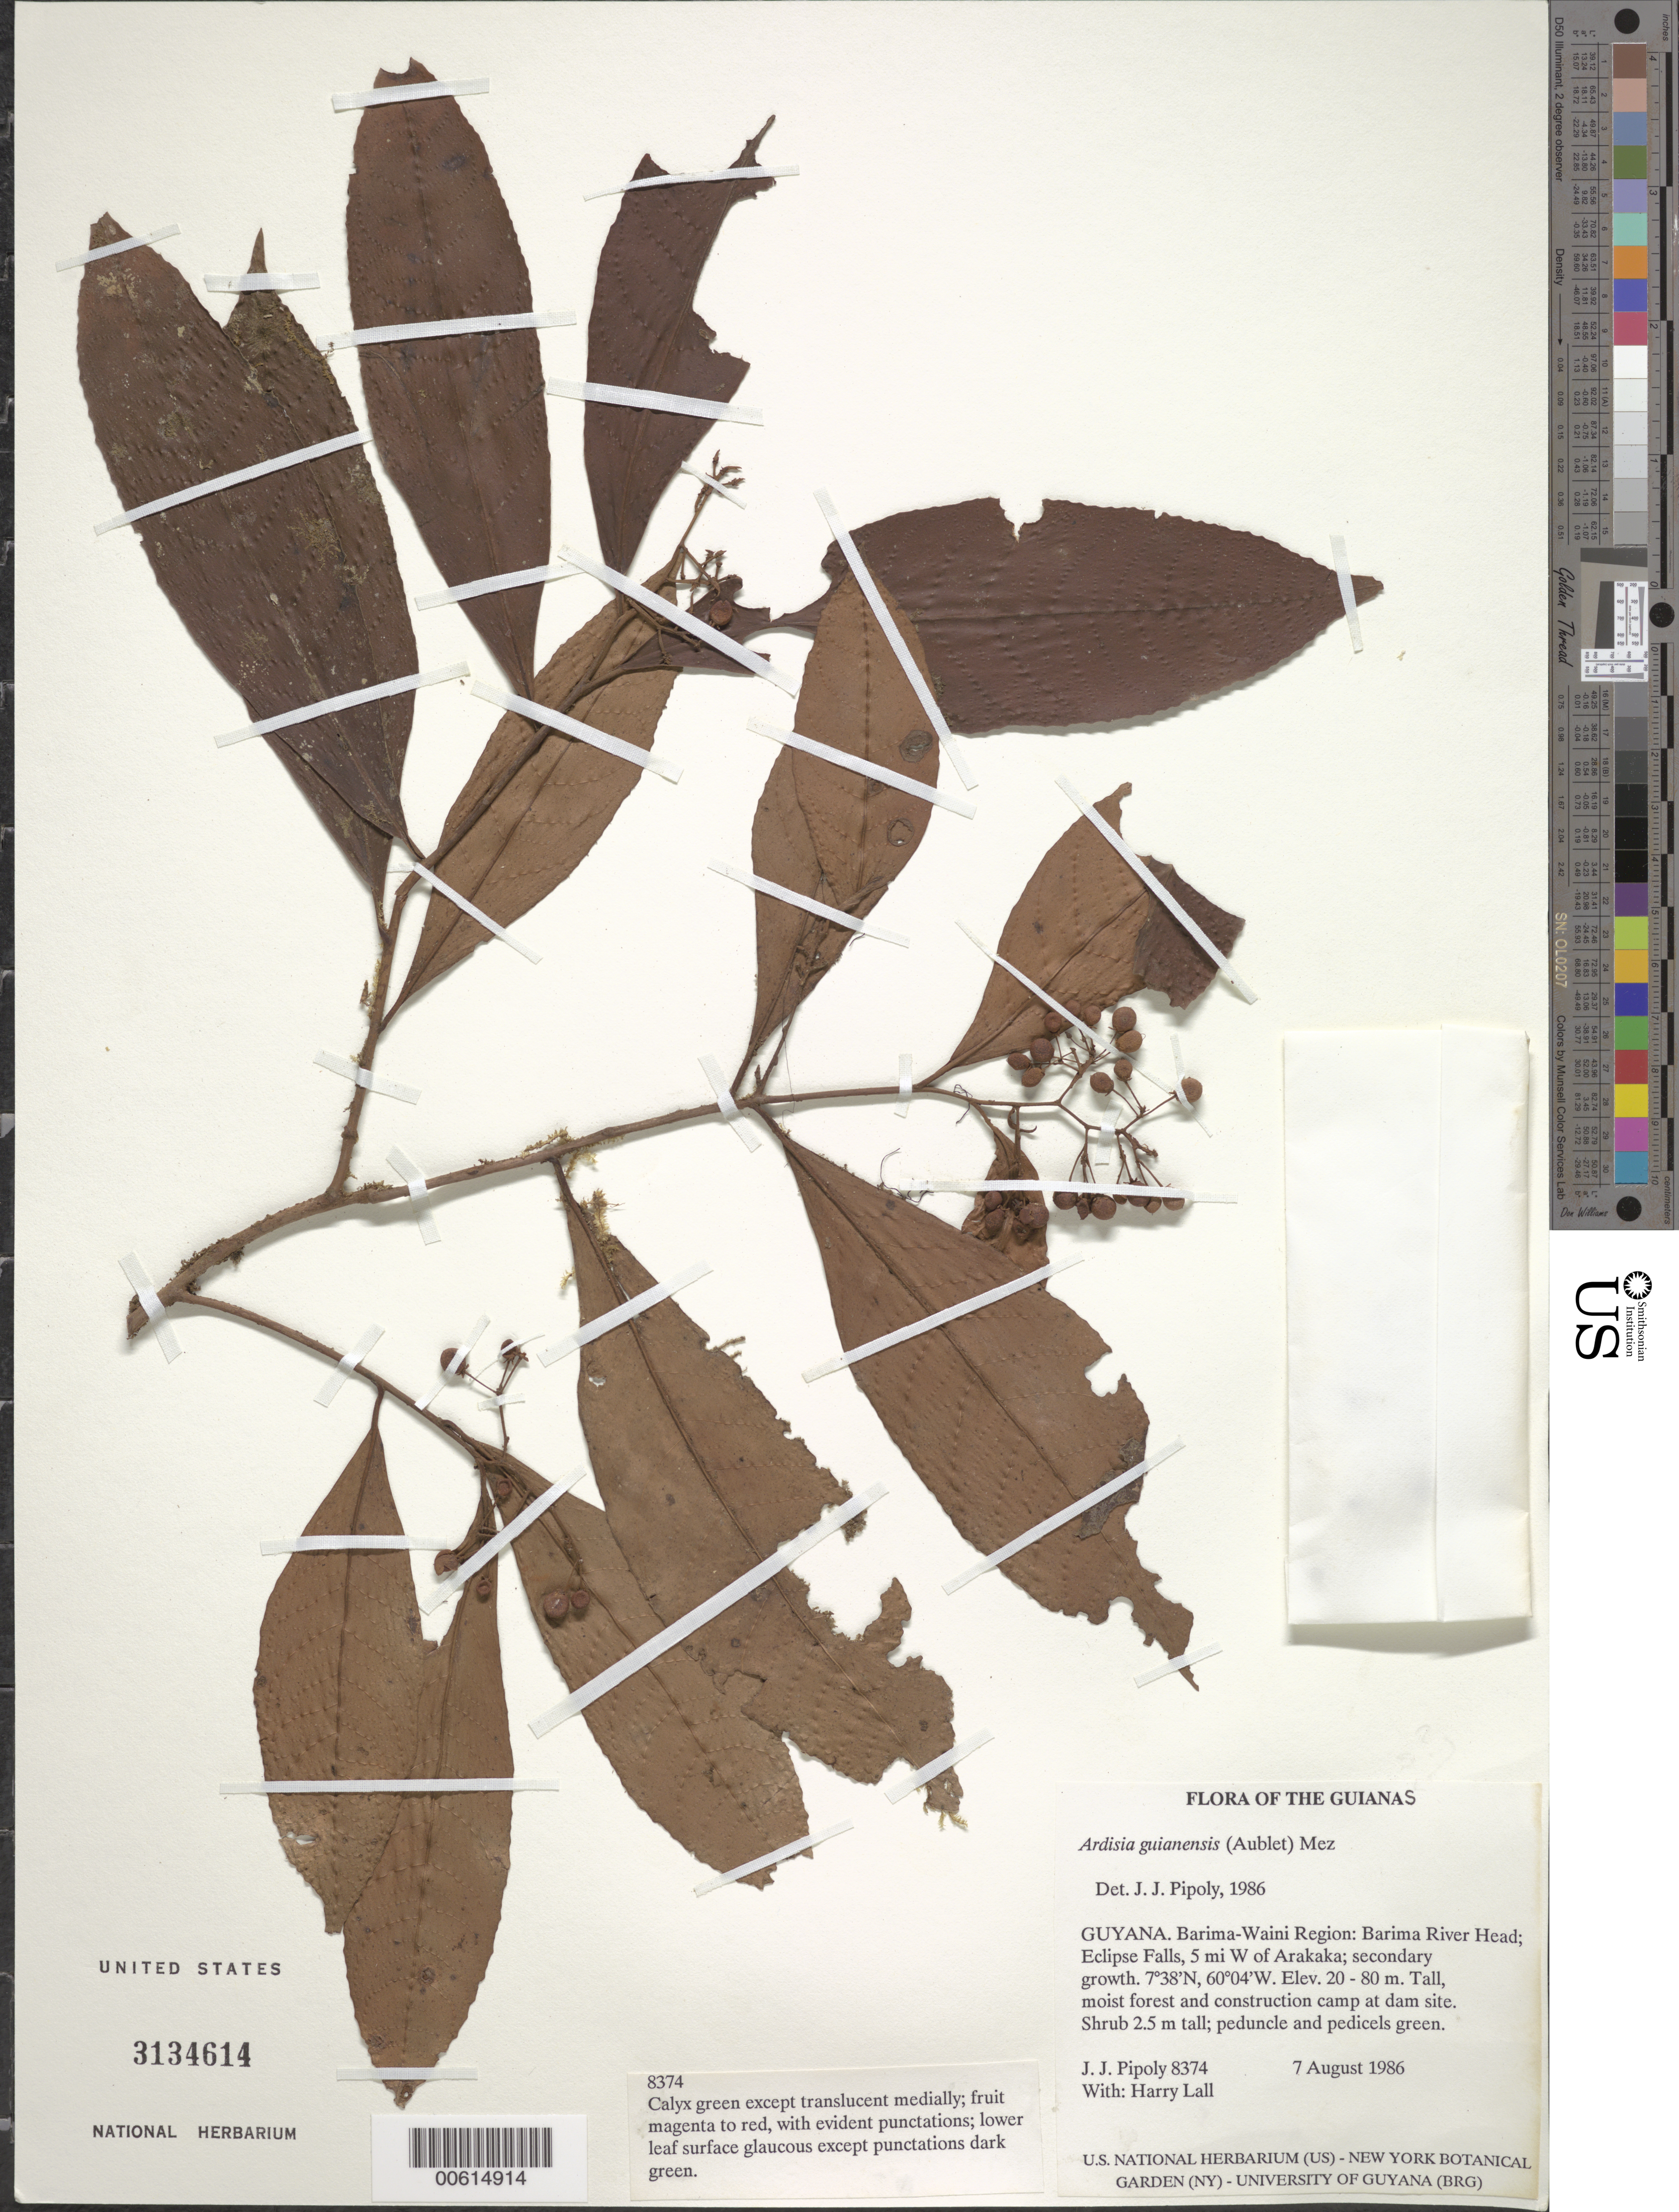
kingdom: Plantae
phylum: Tracheophyta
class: Magnoliopsida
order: Ericales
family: Primulaceae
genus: Ardisia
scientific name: Ardisia guianensis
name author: (Aubl.) Mez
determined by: Pipoly, J. J., III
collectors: J. J. Pipoly & H. Lall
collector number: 8374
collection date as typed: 7 August 1986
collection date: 1986-08-07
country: Guyana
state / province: Barima-Waini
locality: Barima River head; Eclipse Falls, 5 mi W of Arakaka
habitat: Secondary growth, tall moist forest and construction camp at dam site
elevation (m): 20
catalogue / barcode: US 3134614